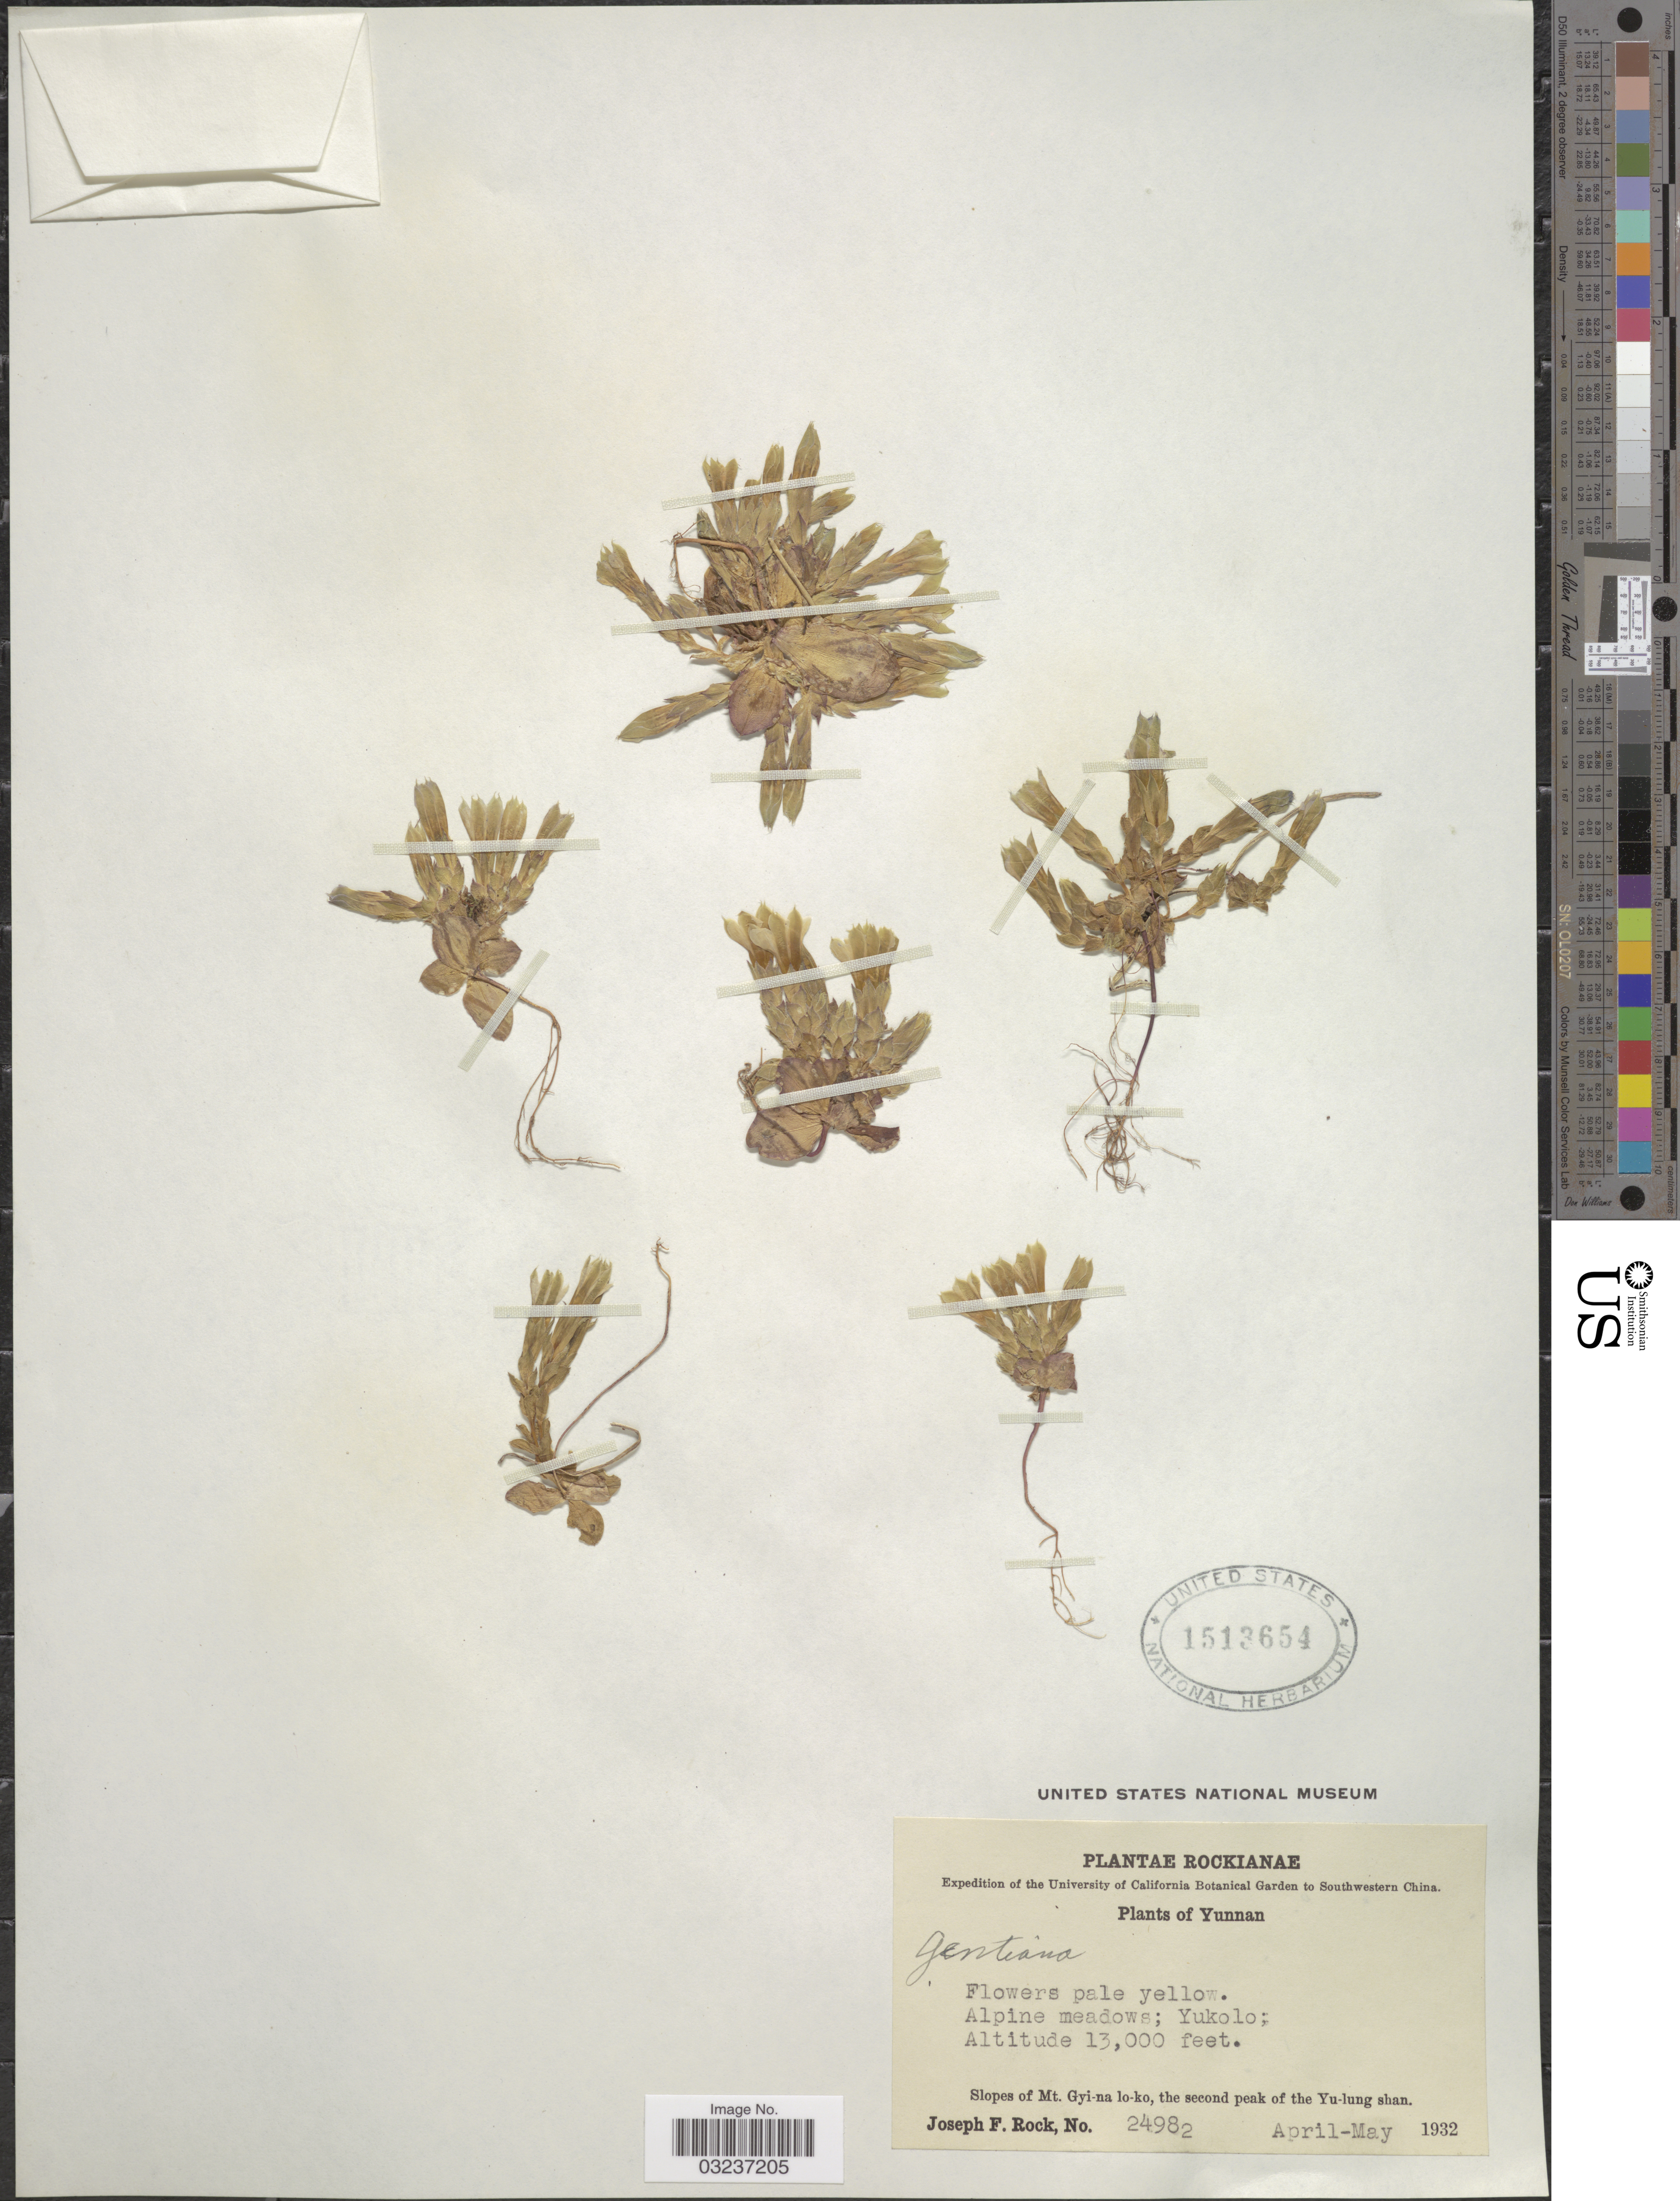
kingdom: Plantae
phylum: Tracheophyta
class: Magnoliopsida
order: Gentianales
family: Gentianaceae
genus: Gentiana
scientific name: Gentiana sp.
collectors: J. F. Rock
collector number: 24982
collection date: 1932-04/1932-05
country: China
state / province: Yunnan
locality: Southwestern China. Yukolo. Slopes of Mt. Gyi-na lo-ko, the second peak of the Yu-lung shan.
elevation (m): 3962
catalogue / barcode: US 1513654